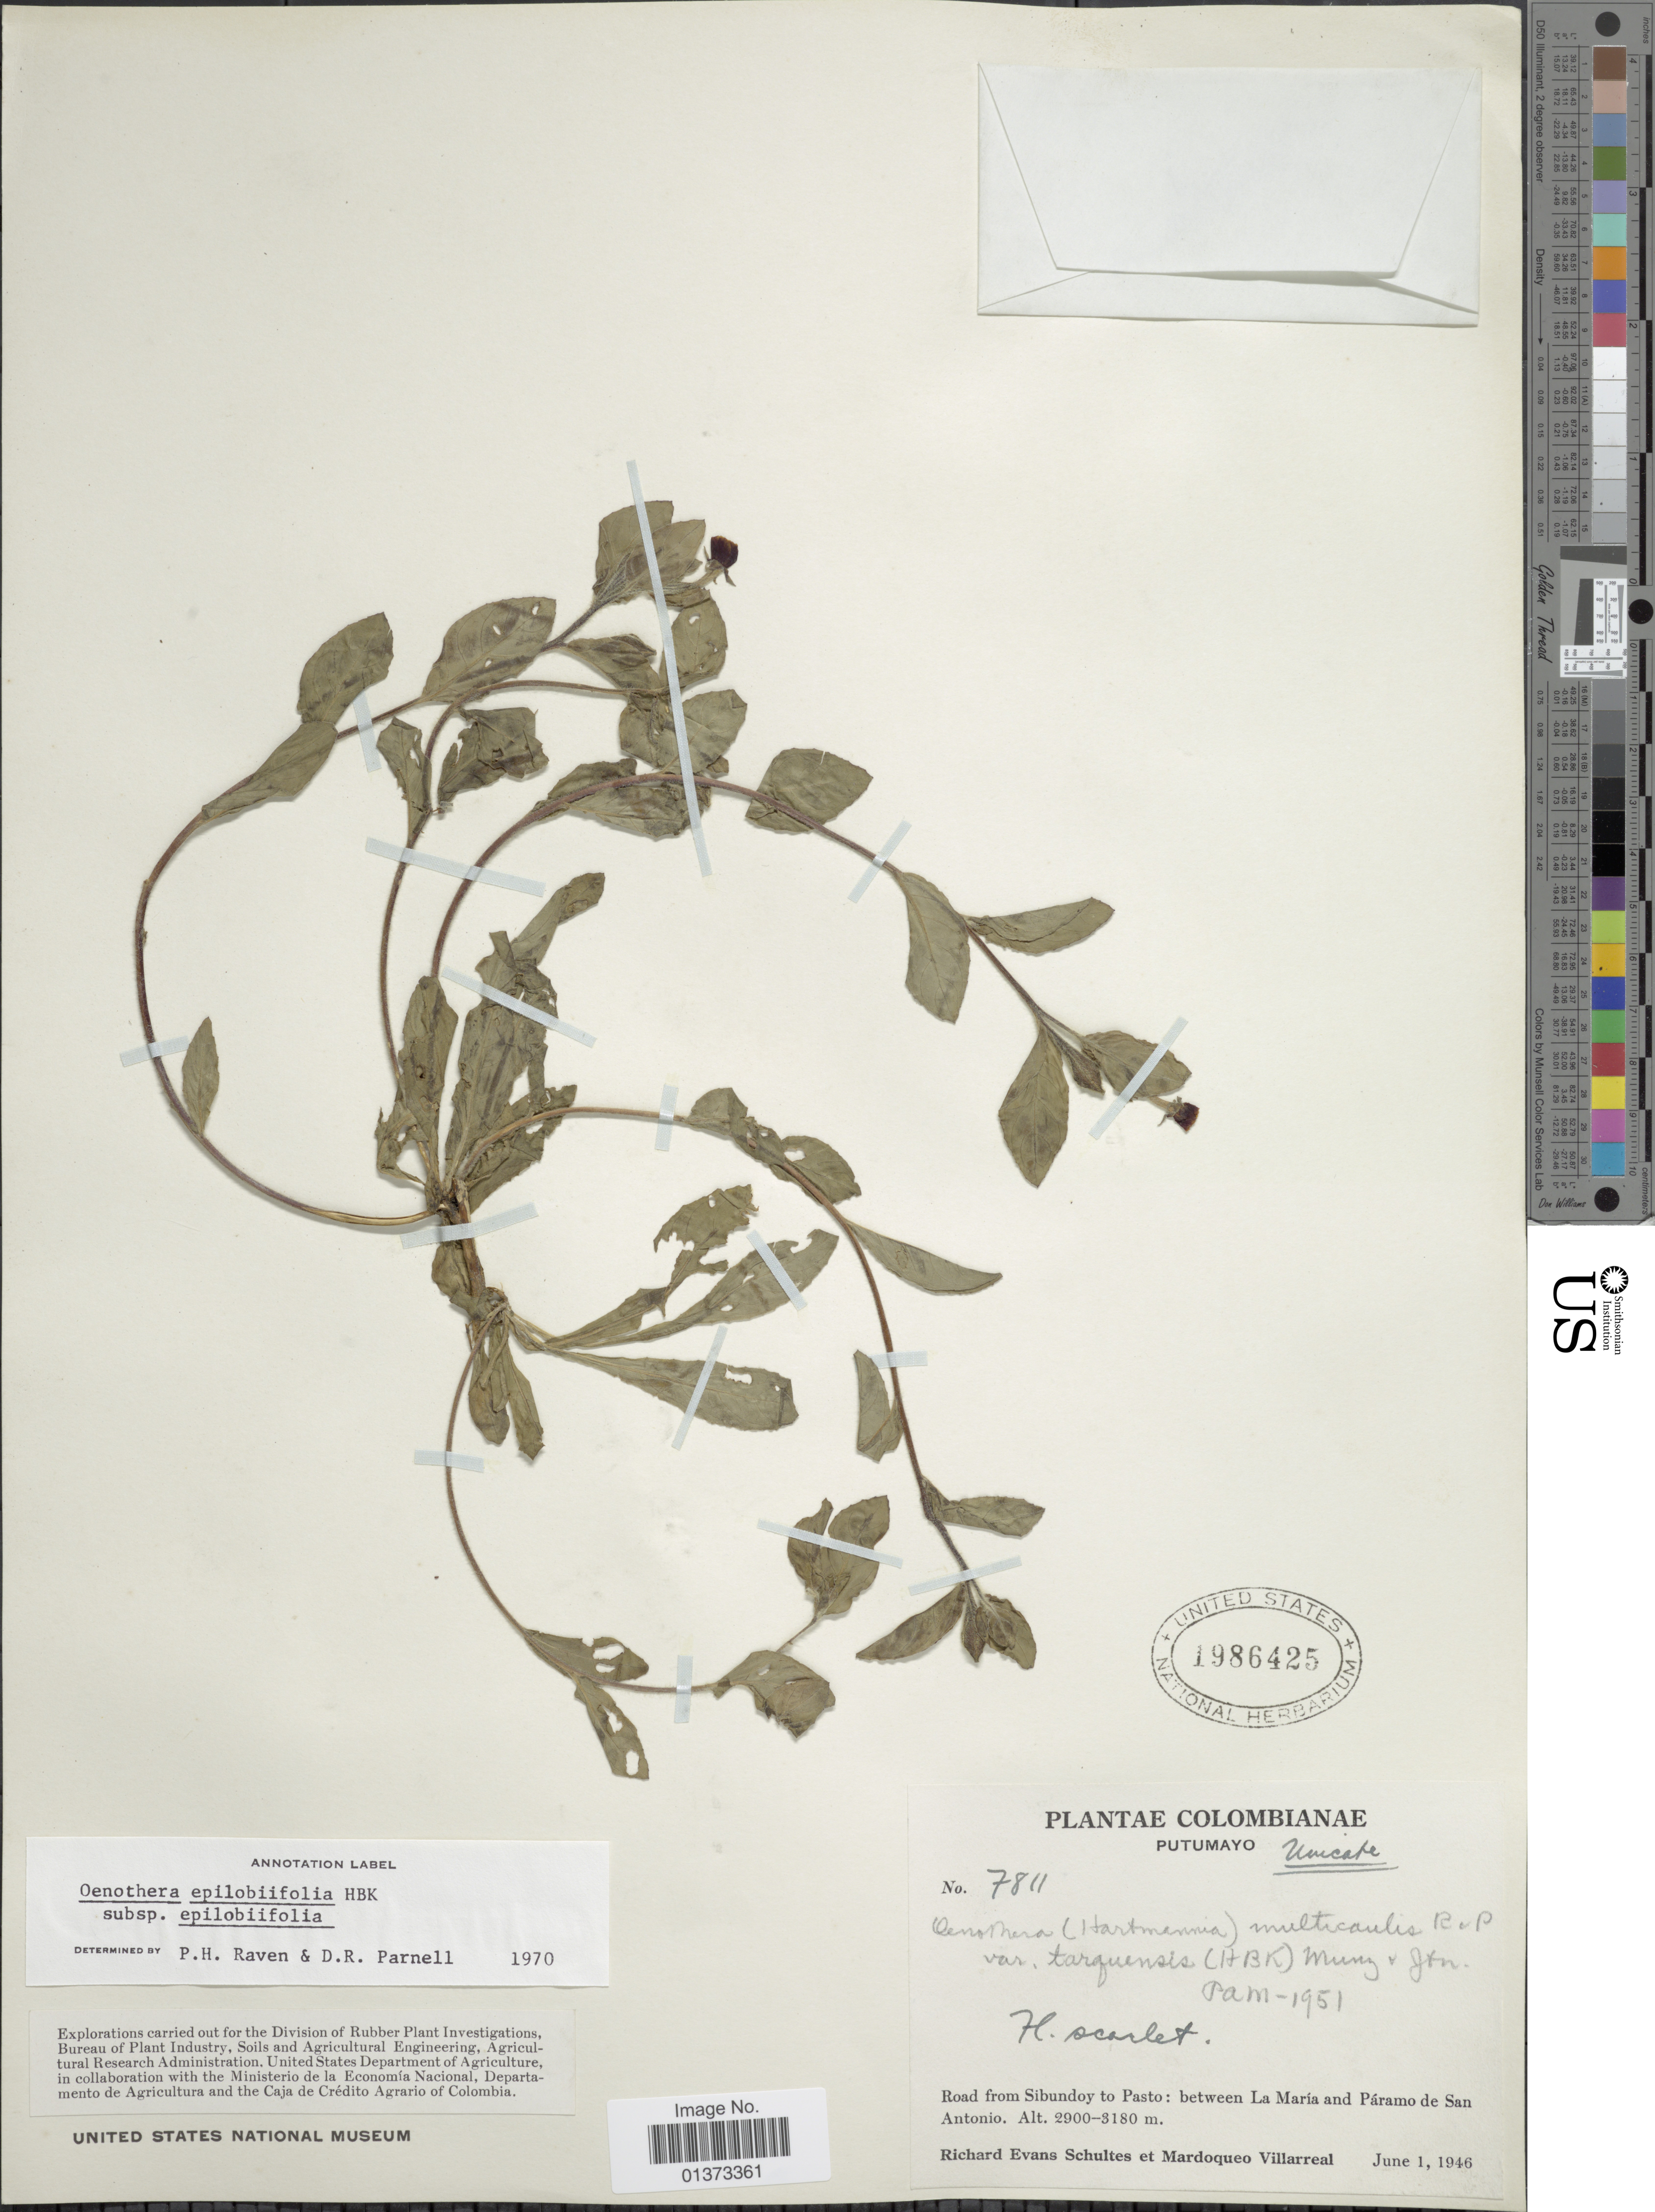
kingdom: Plantae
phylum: Tracheophyta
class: Magnoliopsida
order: Myrtales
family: Onagraceae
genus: Oenothera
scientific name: Oenothera epilobiifolia subsp. epilobiifolia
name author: Kunth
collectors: R. E. Schultes & M. Villarreal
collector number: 7811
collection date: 1946-06-01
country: Colombia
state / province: Putumayo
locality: Road from Sibundoy to Pasto: between La María and Páramo de San Antonio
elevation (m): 2900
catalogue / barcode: US 1986425